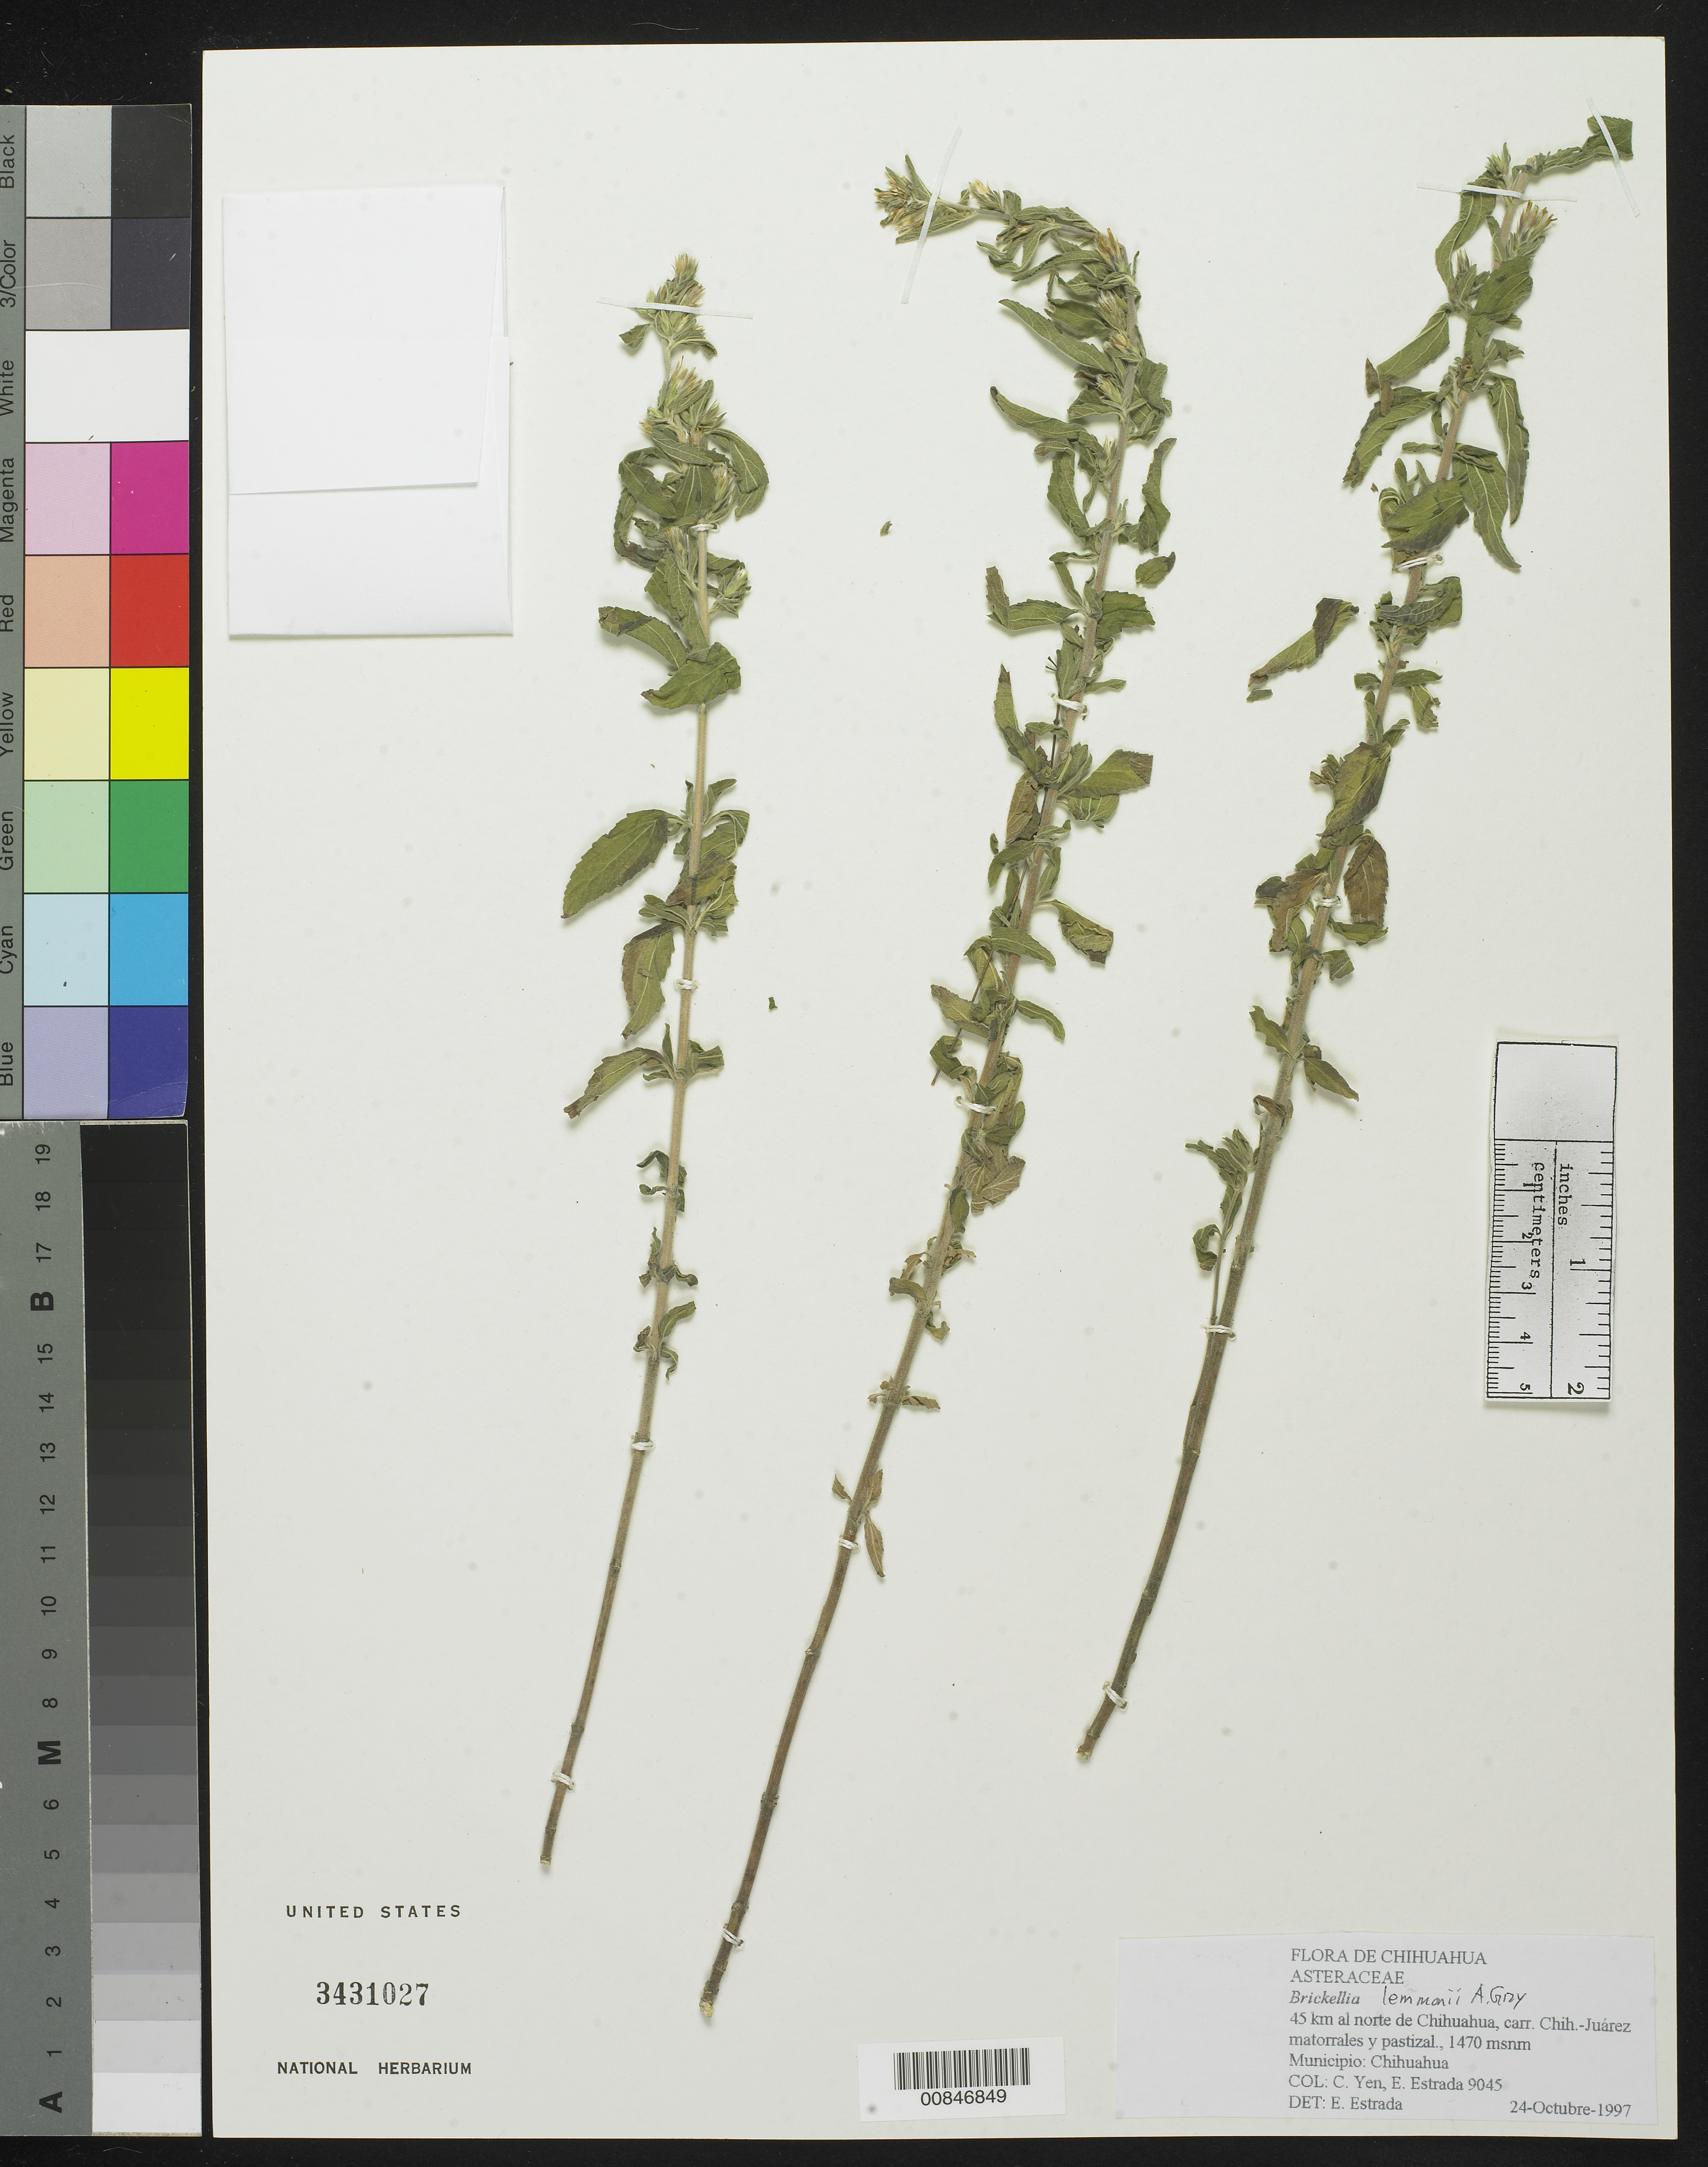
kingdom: Plantae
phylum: Tracheophyta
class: Magnoliopsida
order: Asterales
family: Asteraceae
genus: Brickellia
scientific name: Brickellia lemmonii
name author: A. Gray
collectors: Y. C. Yang & E. Estrada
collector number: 9045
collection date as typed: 24 Oct 1997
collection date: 1997-10-24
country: Mexico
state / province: Chihuahua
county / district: Chihuahua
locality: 45 km al norte de Chihuahua, carr. Chihuahua- Juárez.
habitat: Matorrales y pastizal.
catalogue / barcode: US 3431027